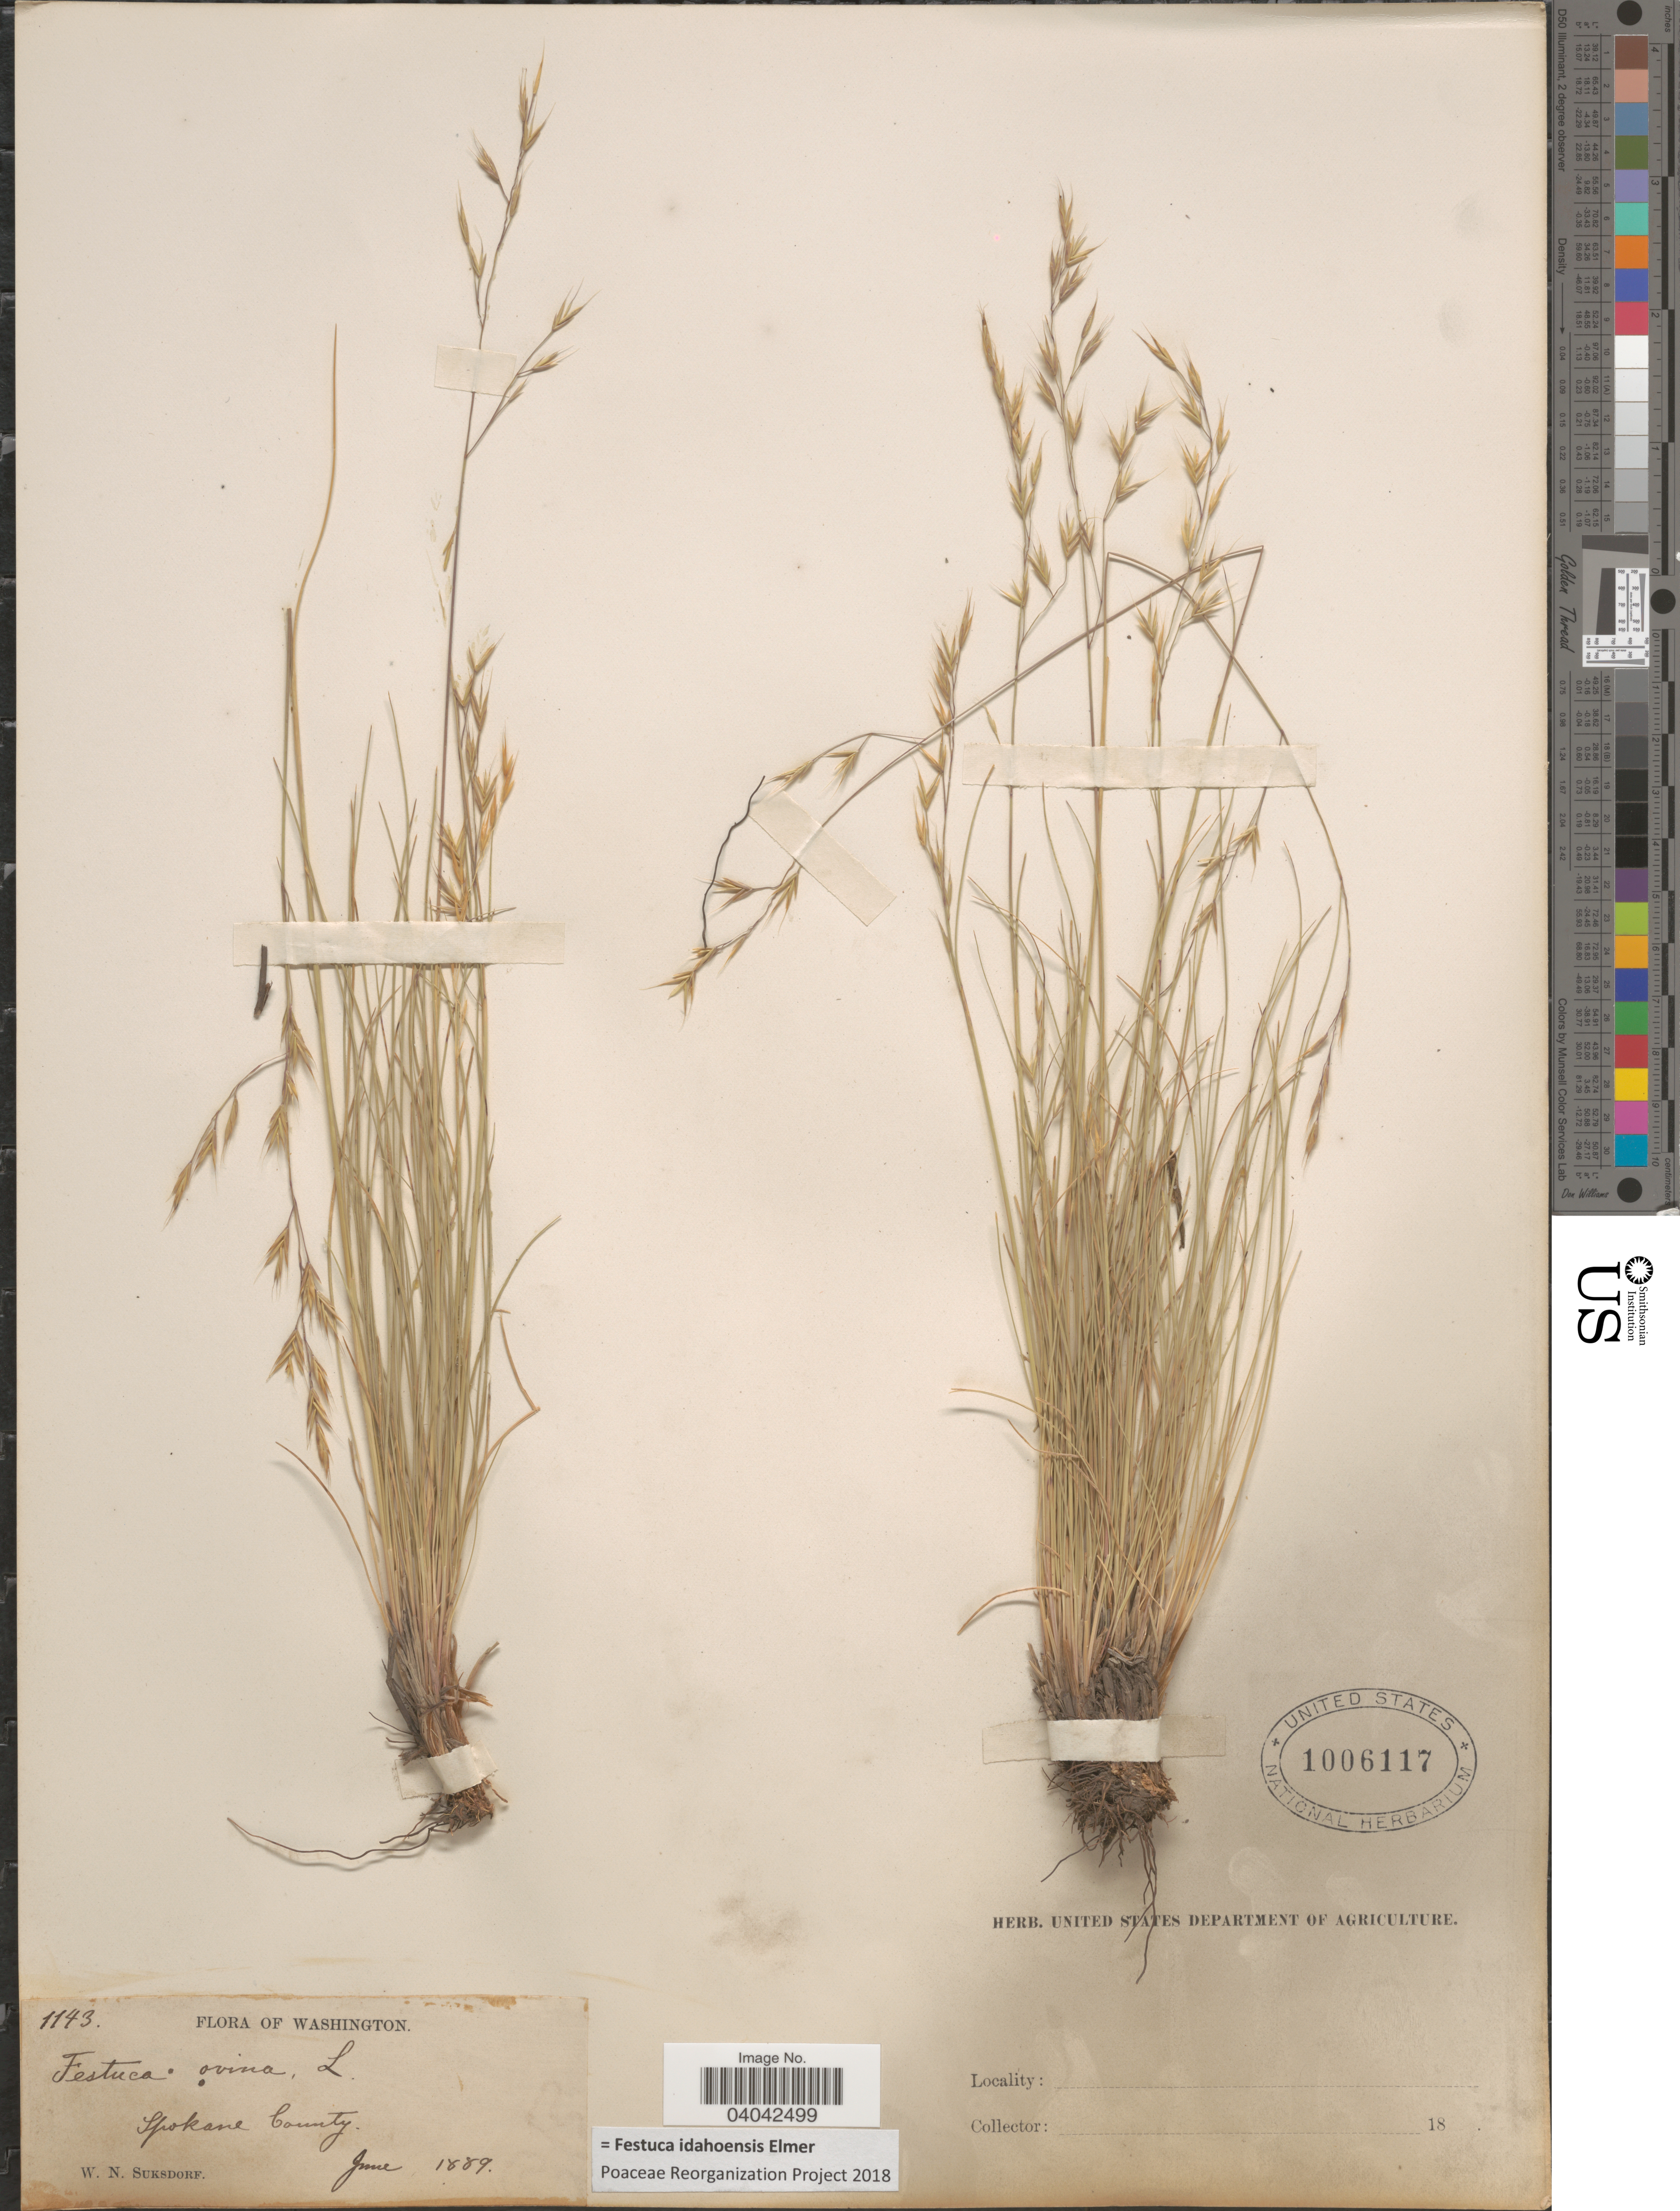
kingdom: Plantae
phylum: Tracheophyta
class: Liliopsida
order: Poales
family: Poaceae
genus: Festuca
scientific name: Festuca idahoensis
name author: Elmer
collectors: W. N. Suksdorf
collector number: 1143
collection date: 1889-06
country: United States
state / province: Washington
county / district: Spokane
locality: Spokane County.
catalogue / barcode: US 1006117